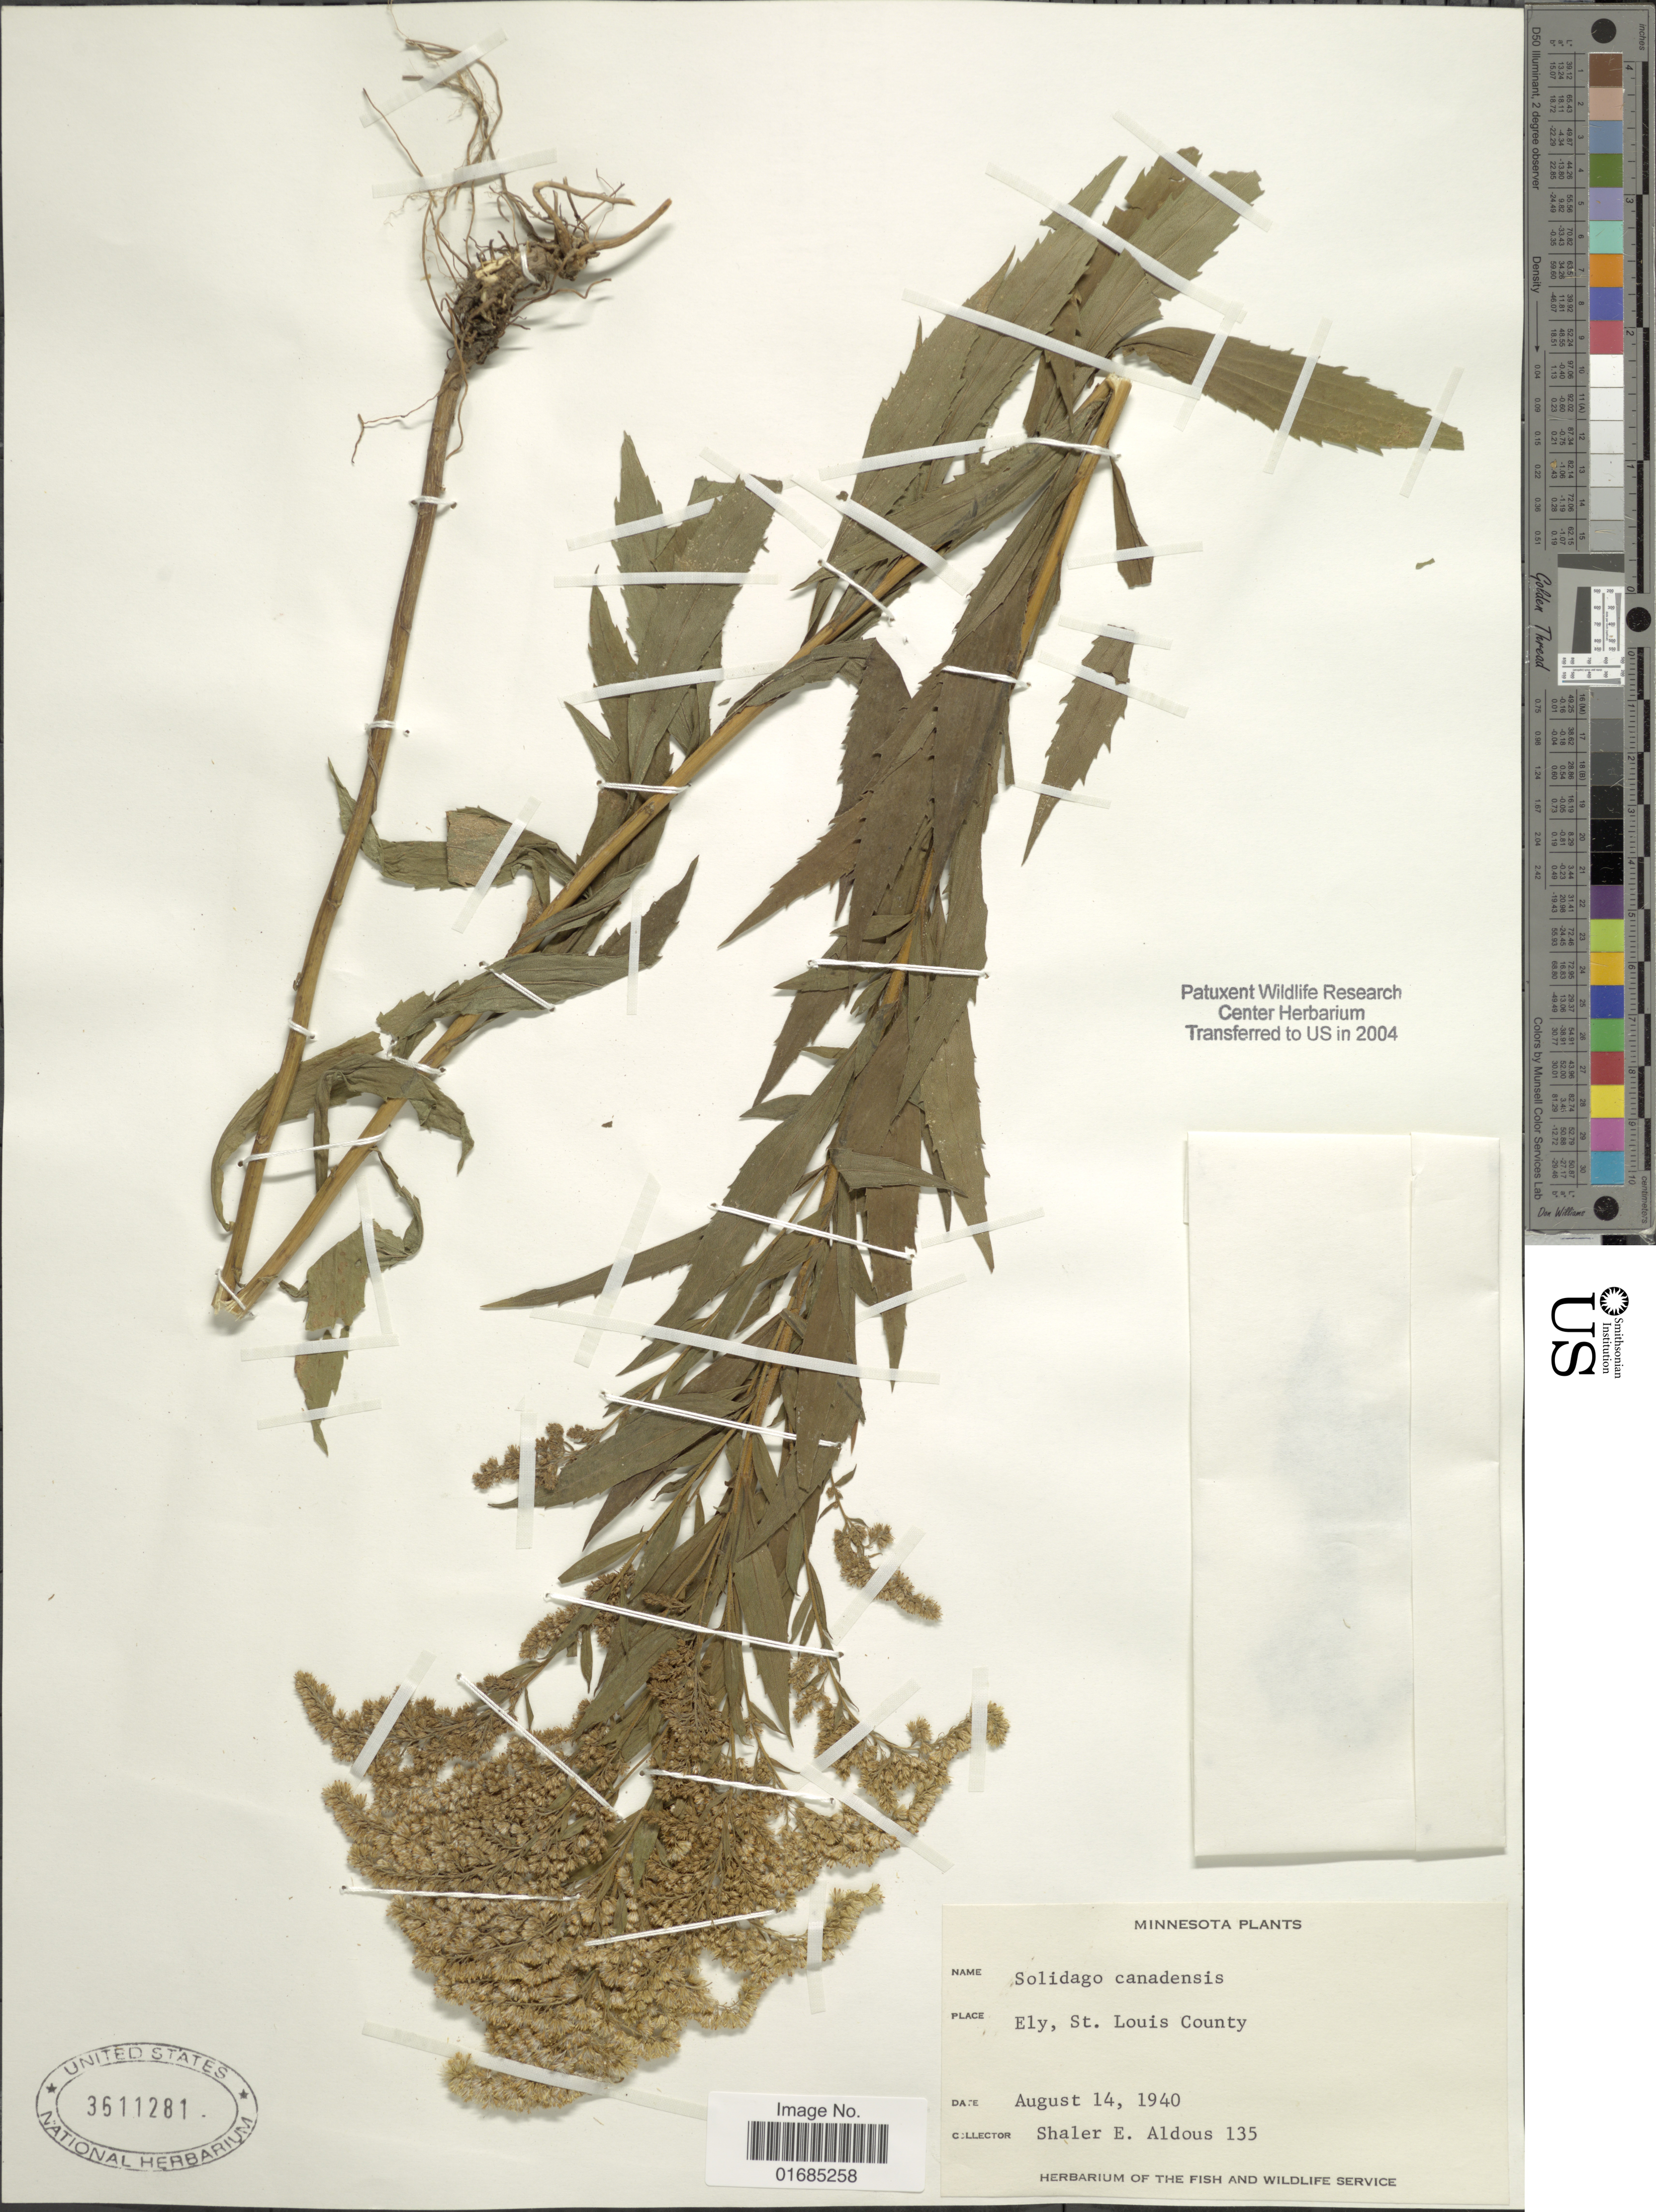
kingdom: Plantae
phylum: Tracheophyta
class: Magnoliopsida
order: Asterales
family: Asteraceae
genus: Solidago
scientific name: Solidago canadensis var. canadensis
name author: L.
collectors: S. Aldous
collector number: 135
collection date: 1940-08-14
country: United States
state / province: Minnesota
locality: Ely, St. Louis County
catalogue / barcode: US 3611281